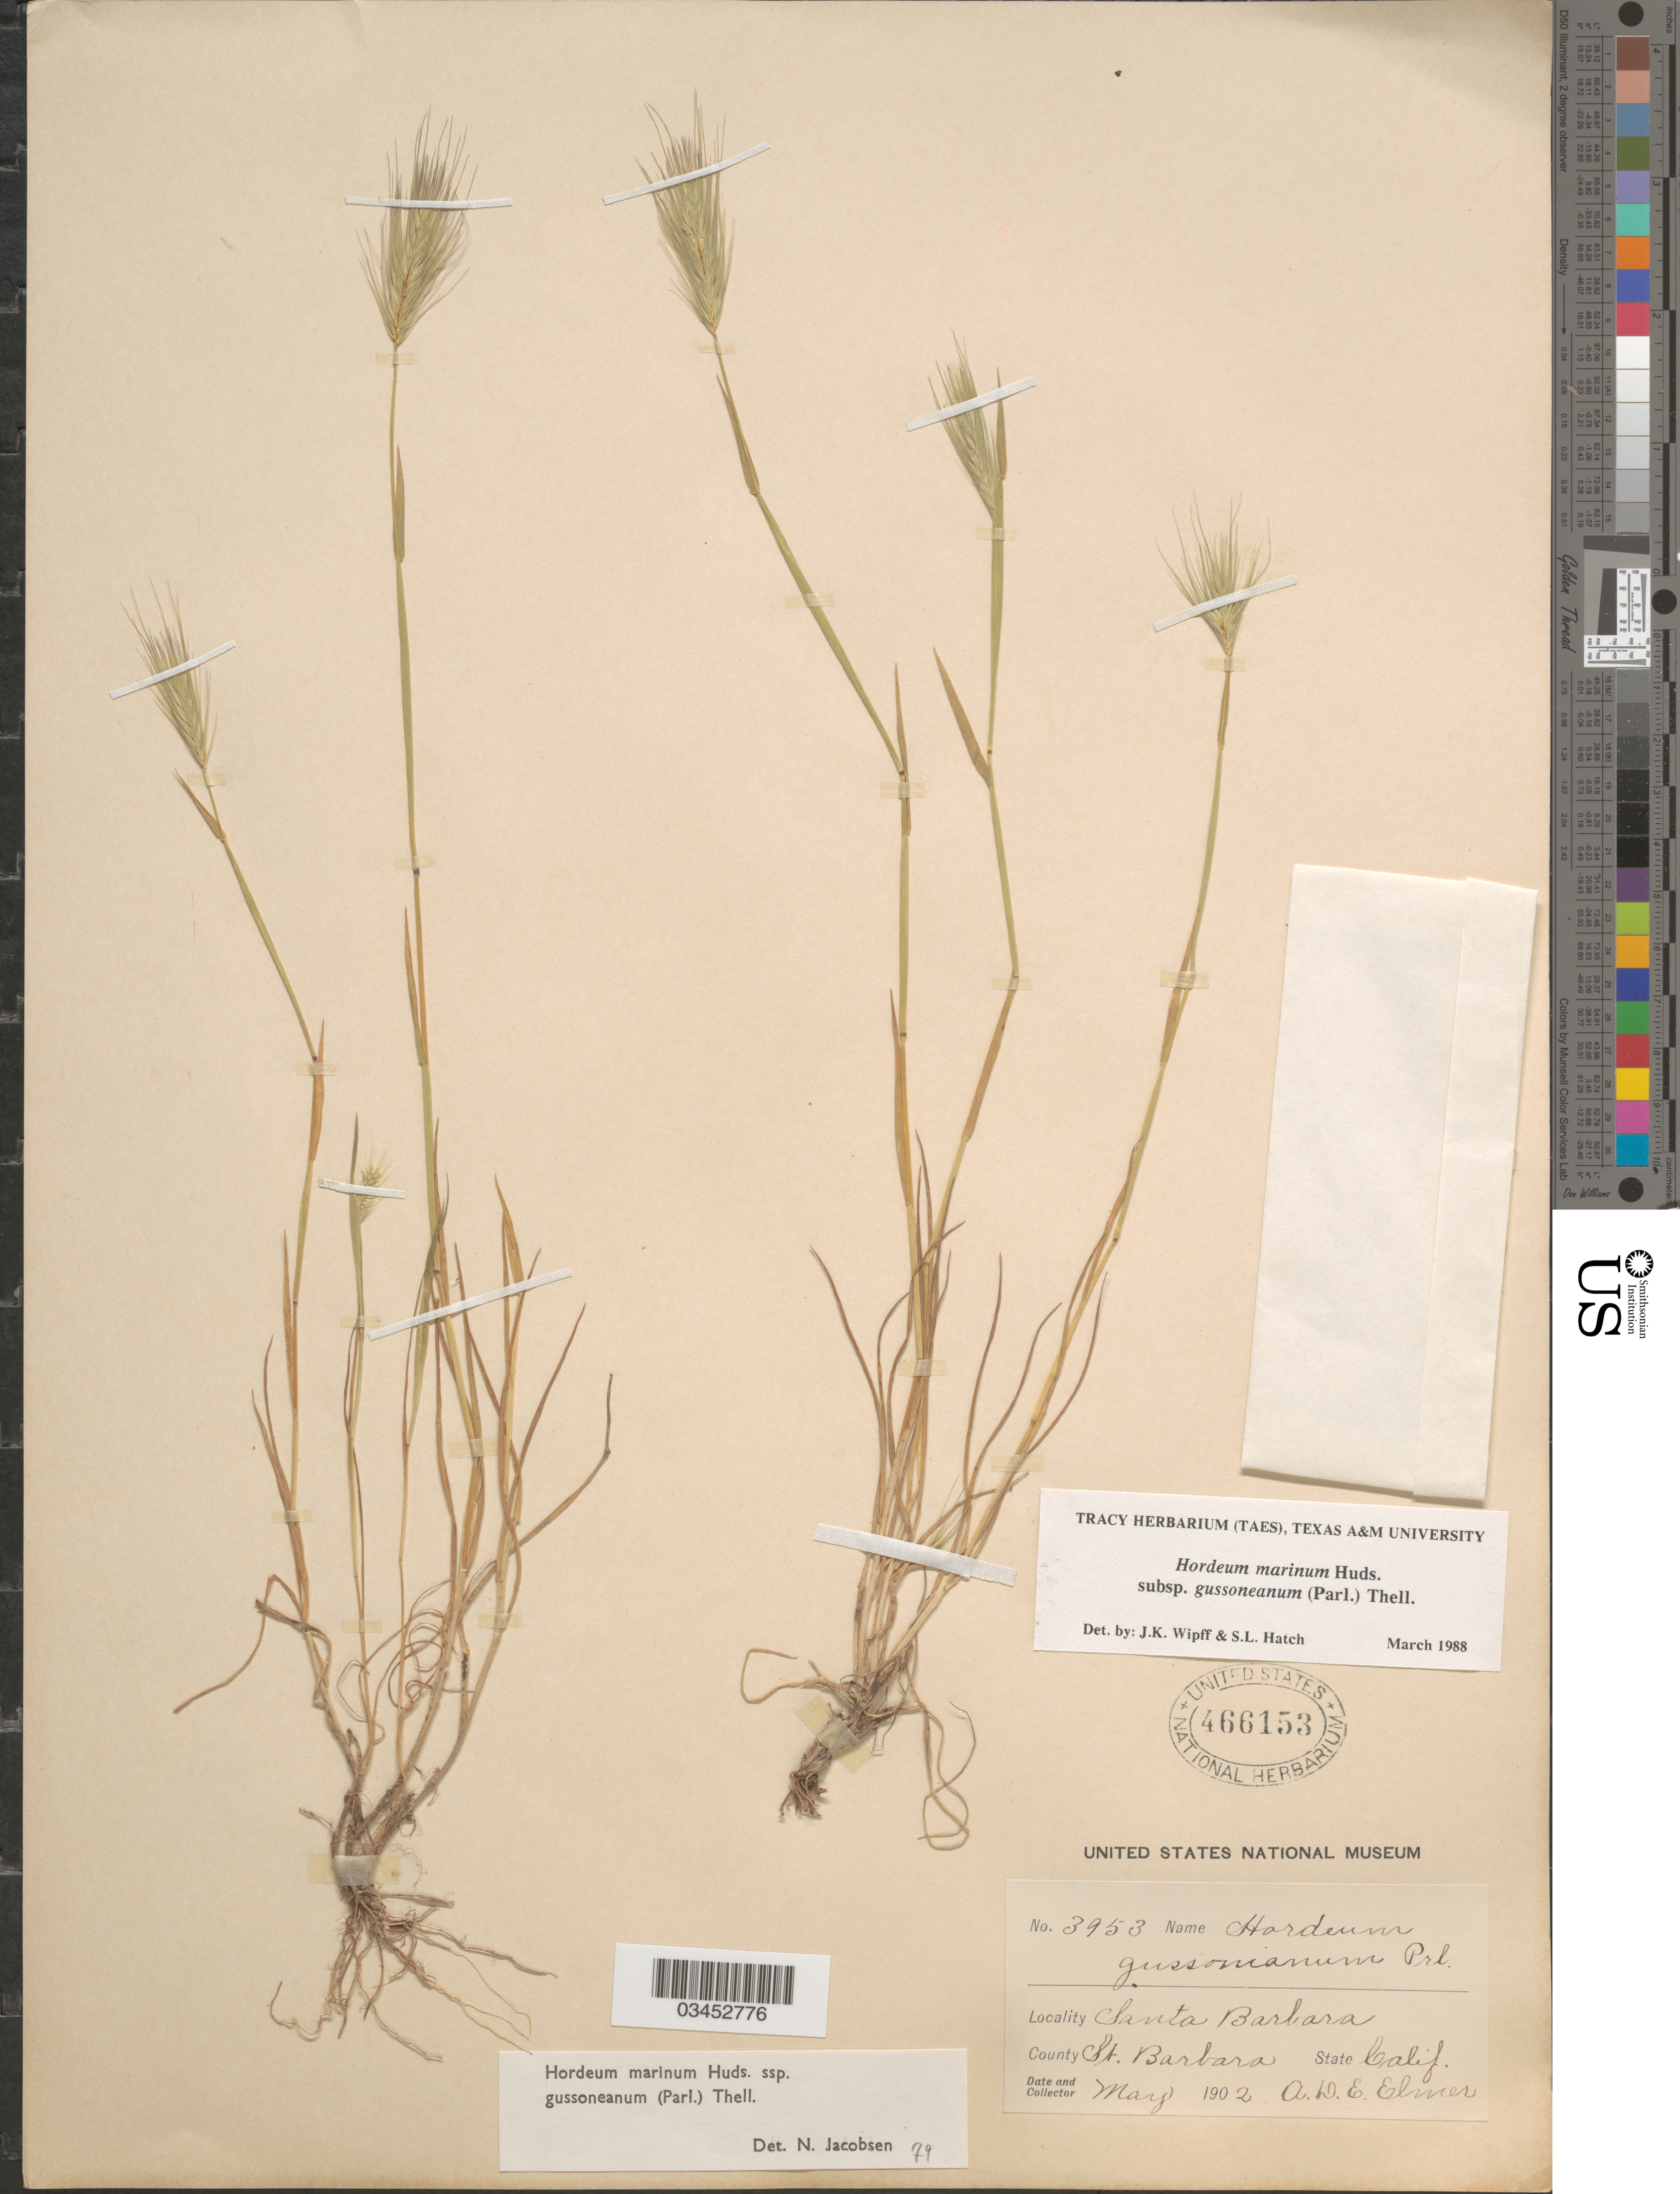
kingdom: Plantae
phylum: Tracheophyta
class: Liliopsida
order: Poales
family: Poaceae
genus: Hordeum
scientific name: Hordeum marinum subsp. gussoneanum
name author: (Parl.) Thell.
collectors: A. D. E. Elmer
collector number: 3953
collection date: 1902-05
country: United States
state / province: California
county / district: Santa Barbara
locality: Santa Barbara. County St. Barbara.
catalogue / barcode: US 466153